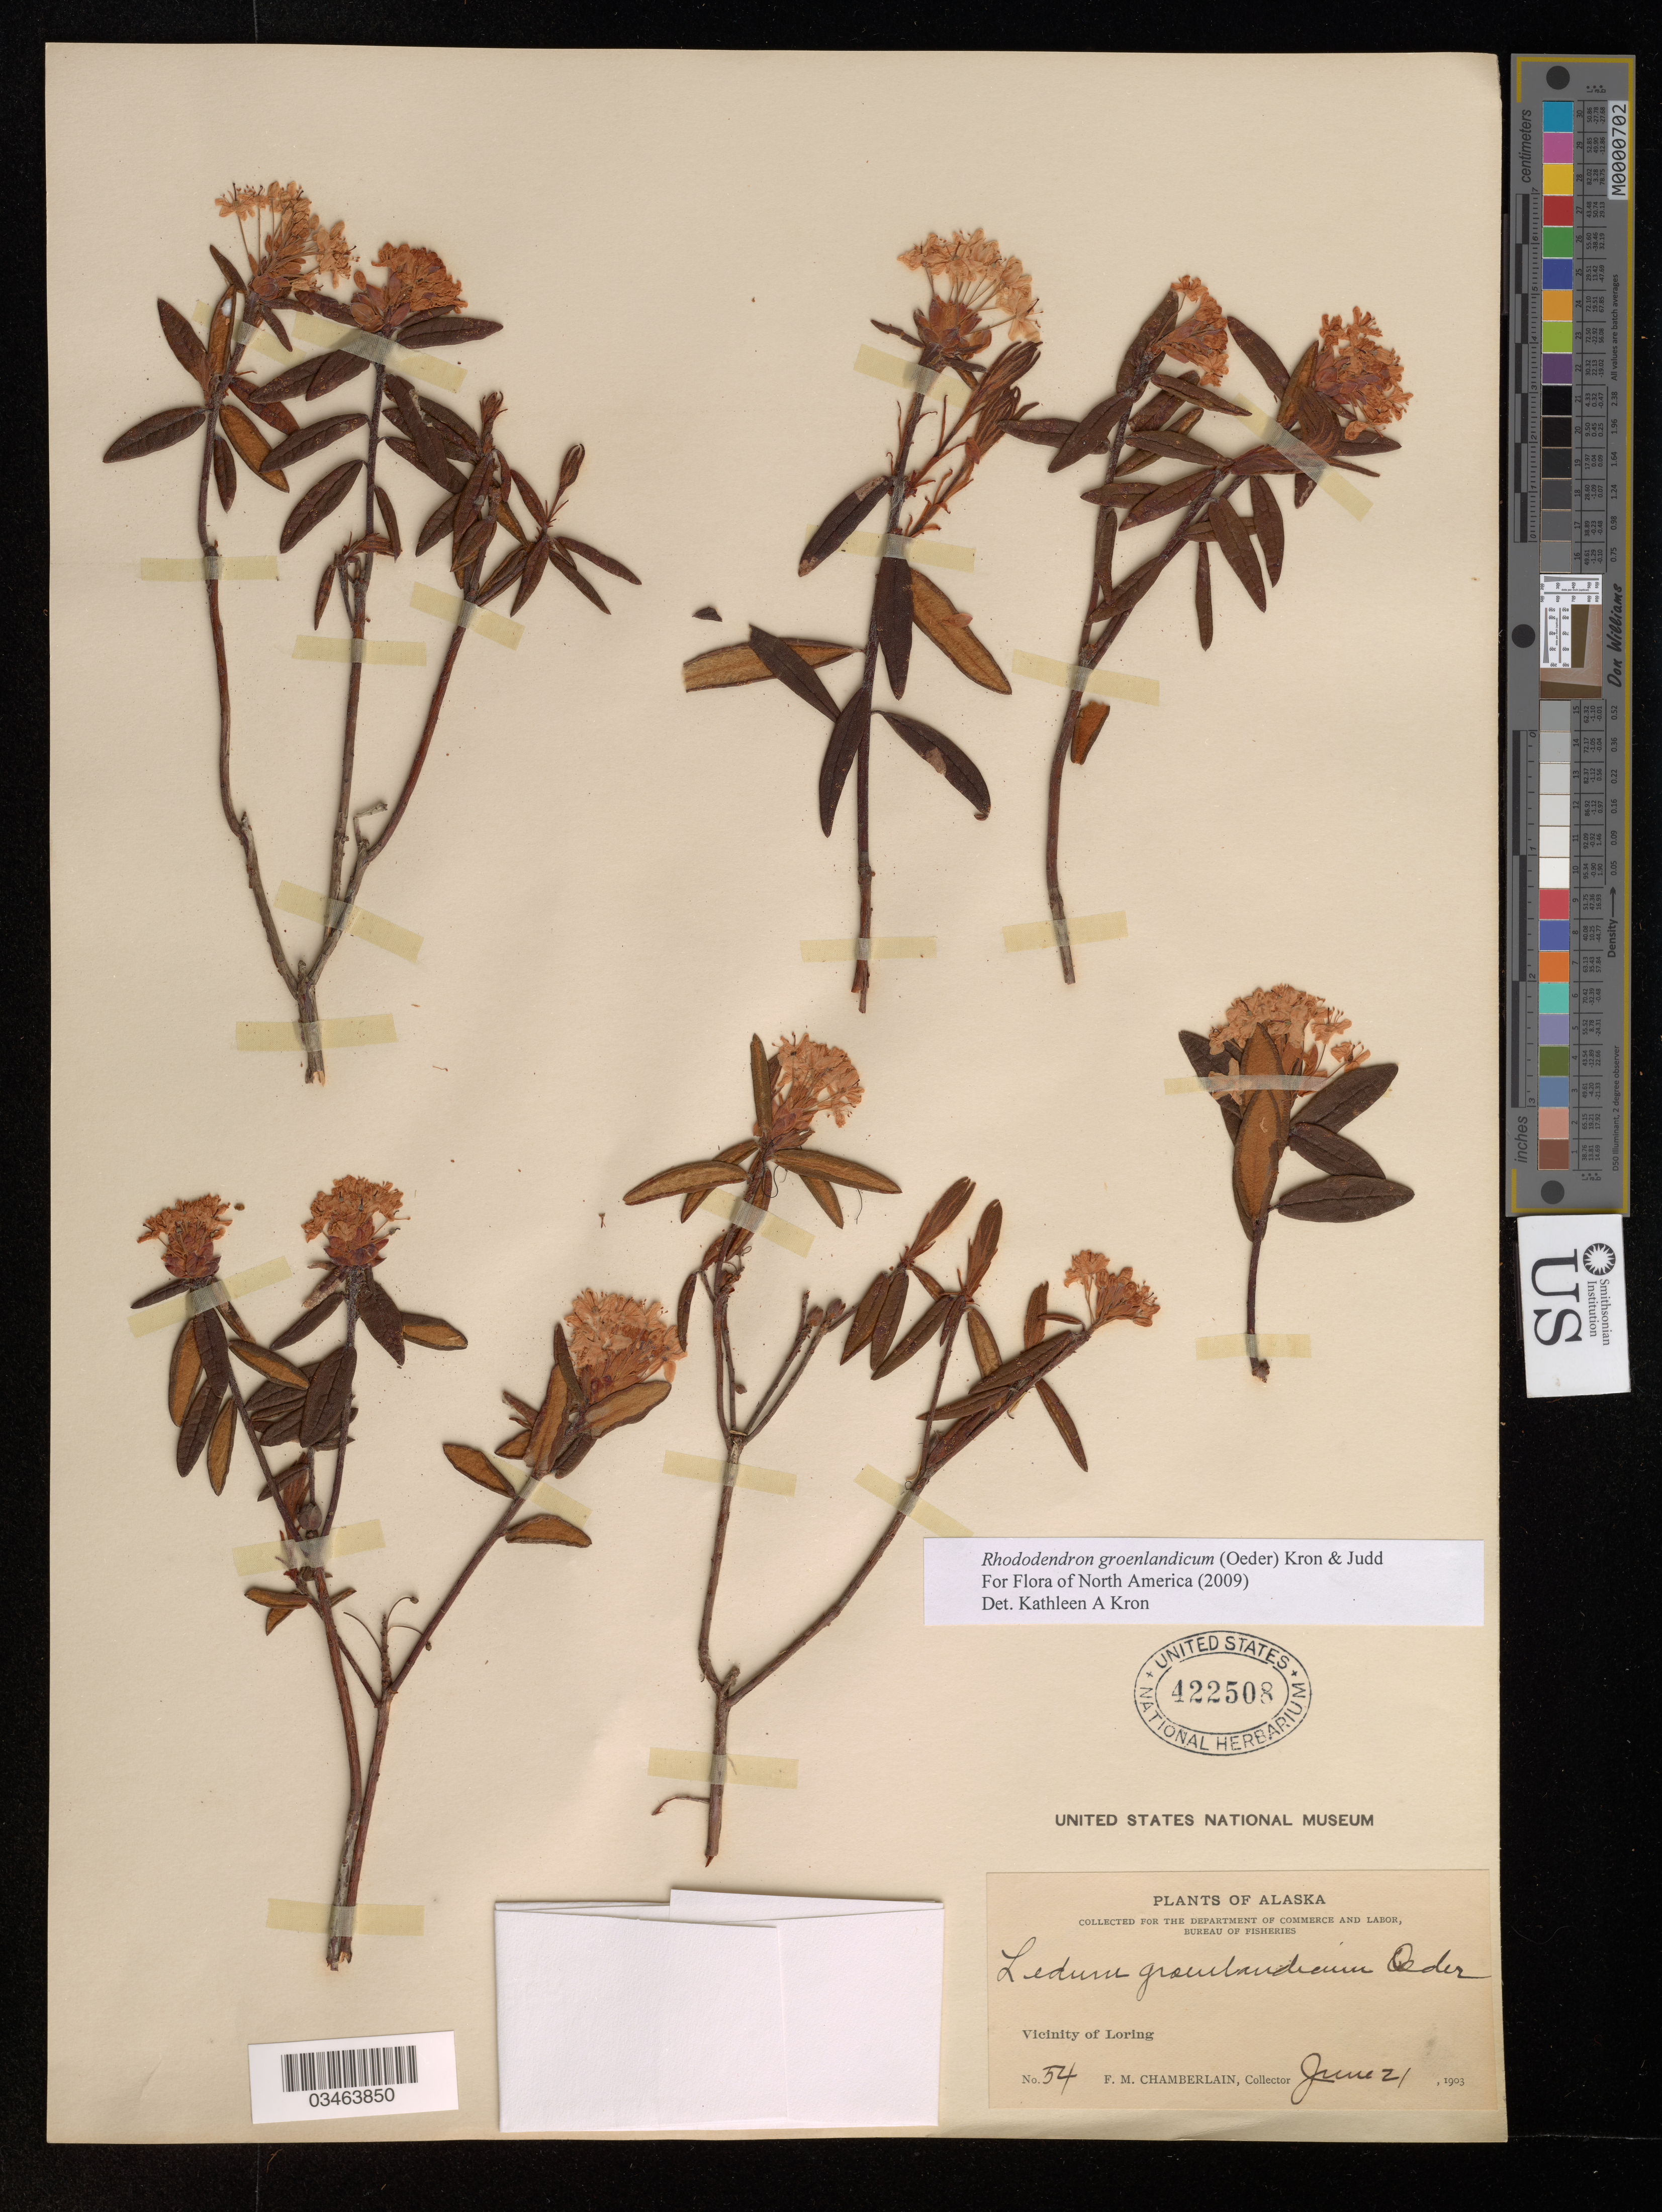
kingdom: Plantae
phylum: Tracheophyta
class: Magnoliopsida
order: Ericales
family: Ericaceae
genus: Rhododendron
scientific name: Rhododendron groenlandicum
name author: (Oeder) Kron & Judd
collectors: F. Chamberlain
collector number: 54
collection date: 1903-06-21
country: United States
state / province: Alaska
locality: Vicnity of Loring.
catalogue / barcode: US 422508